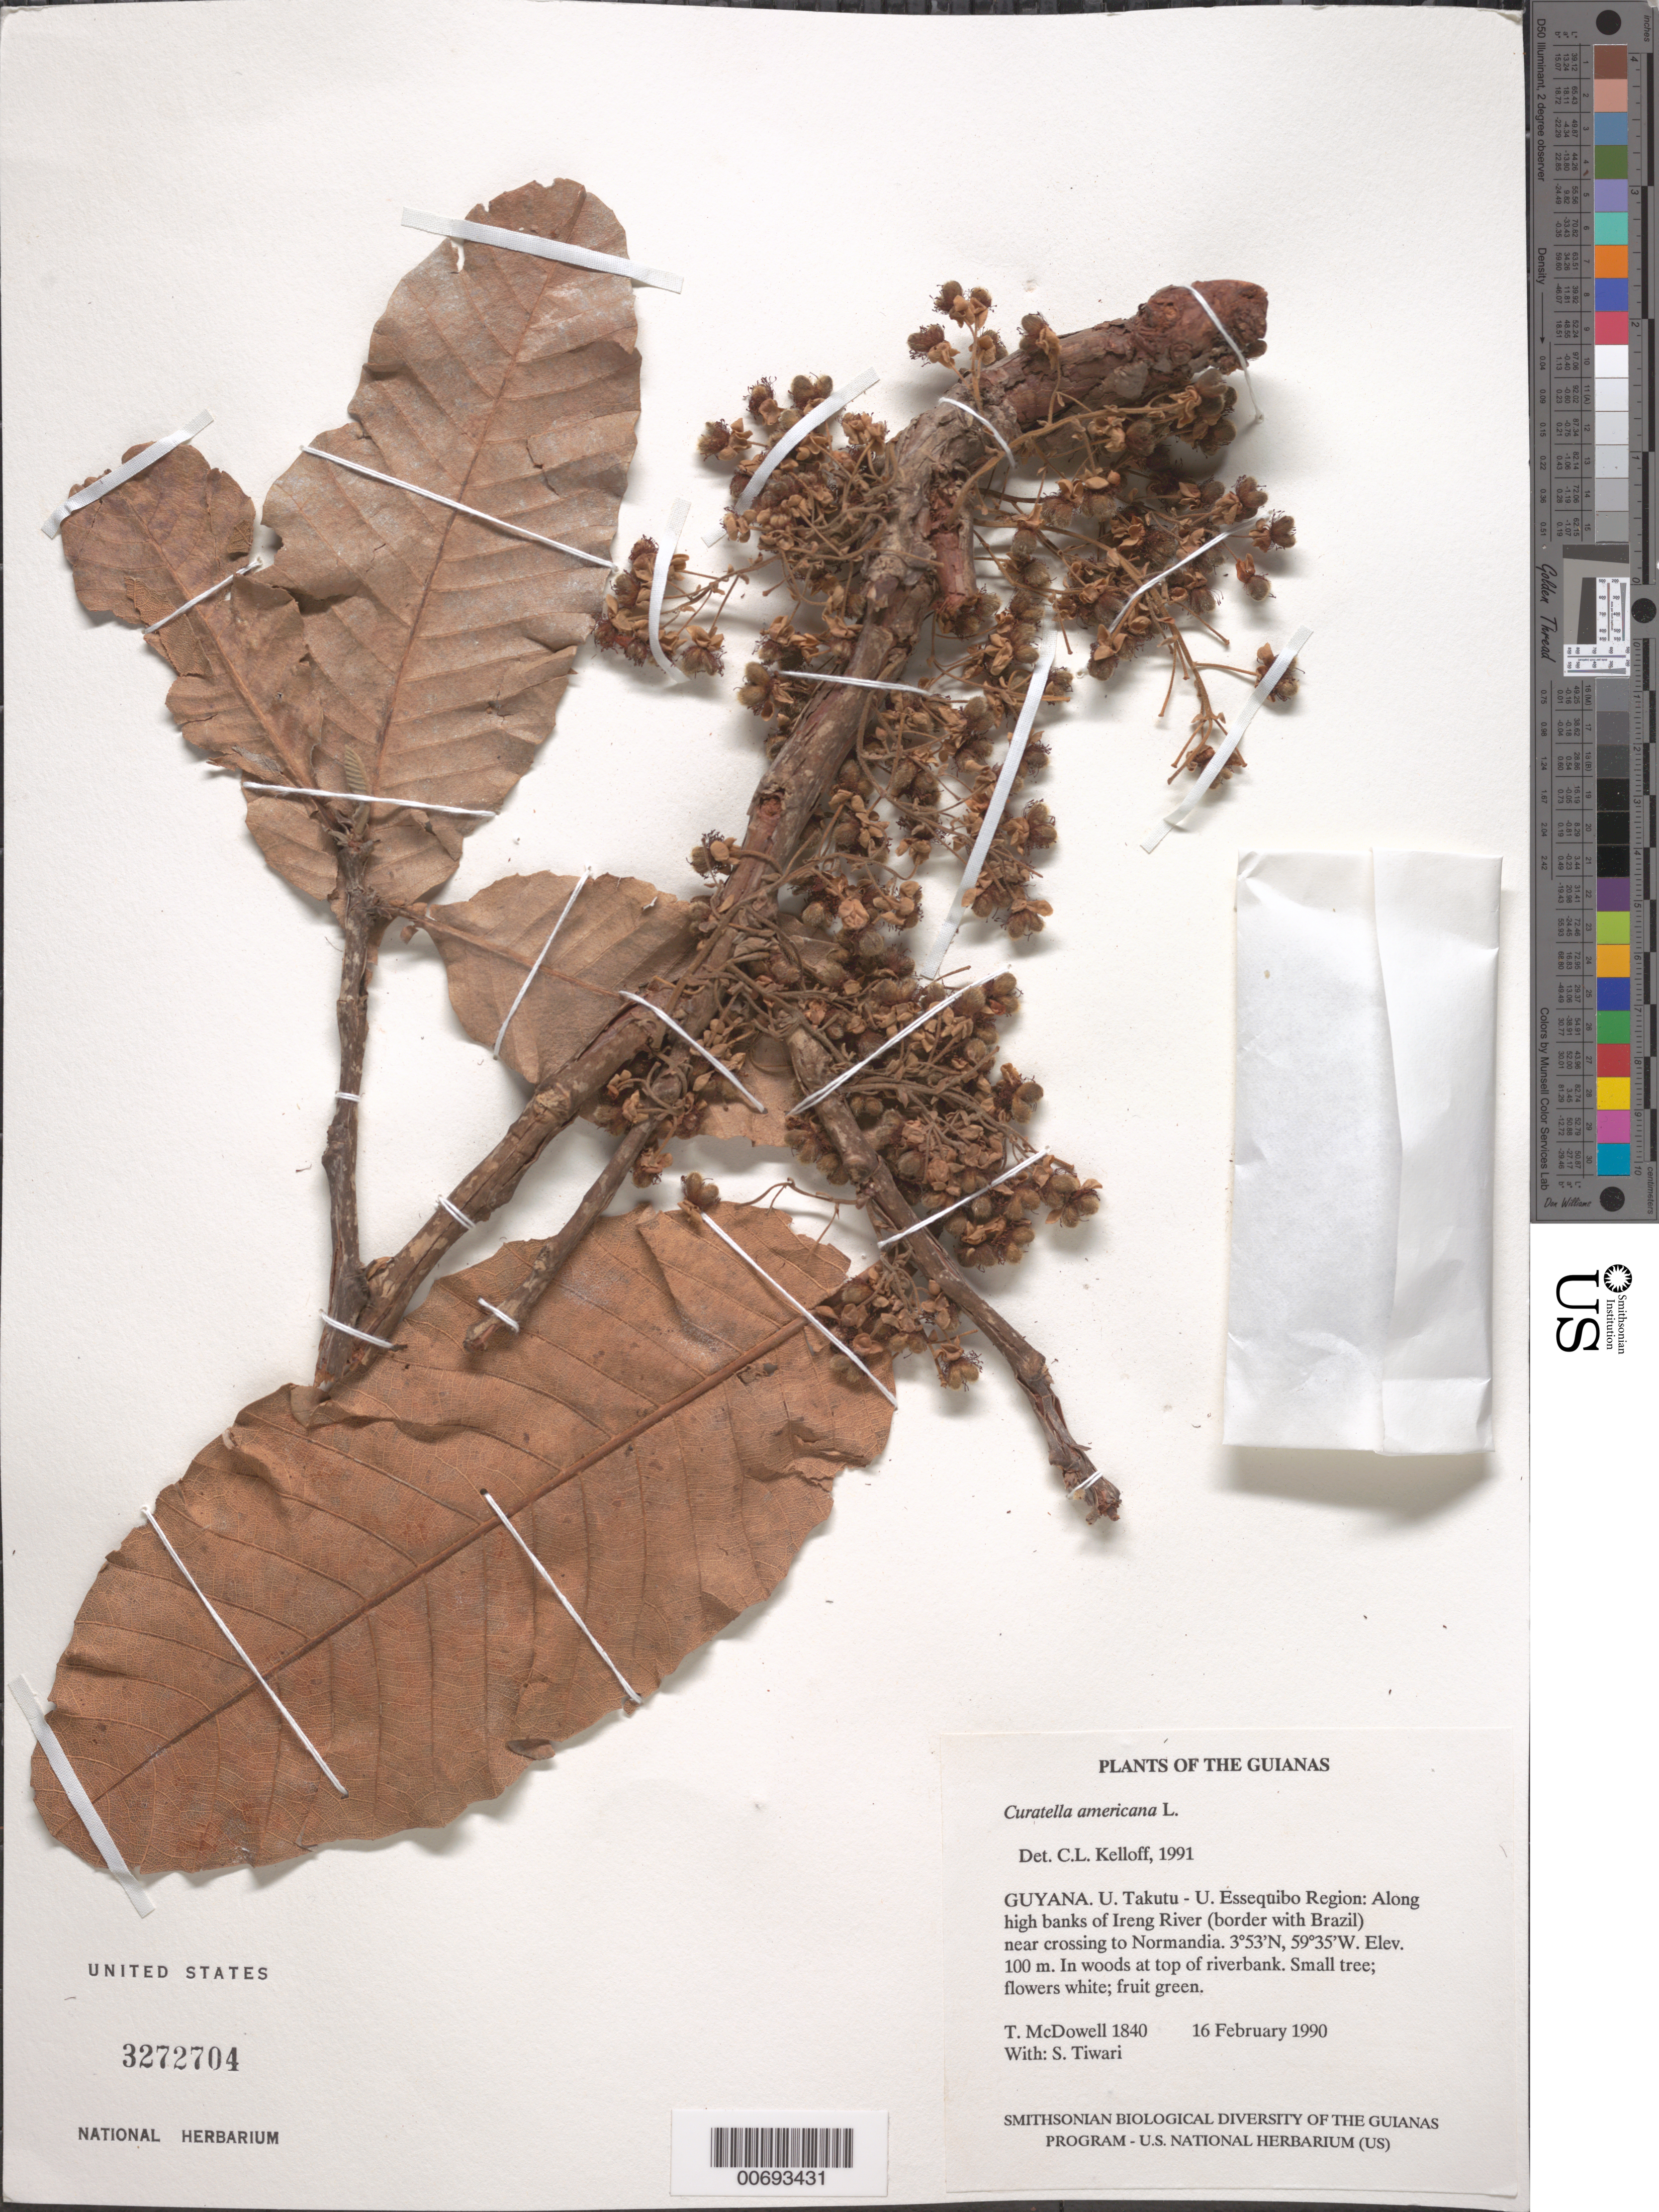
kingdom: Plantae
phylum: Tracheophyta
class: Magnoliopsida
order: Dilleniales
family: Dilleniaceae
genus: Curatella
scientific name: Curatella americana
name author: L.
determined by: Kelloff, Carol L., (US), Smithsonian Institution - National Museum of Natural History (UNITED STATES)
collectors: T. McDowell & S. Tiwari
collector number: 1840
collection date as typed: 16 February 1990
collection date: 1990-02-16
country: Guyana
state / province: U. Takutu-U. Essequibo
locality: Along high banks of Ireng River (border with Brazil) near crossing to Normandia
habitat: In woods at top of riverbank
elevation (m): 100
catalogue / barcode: US 3272704